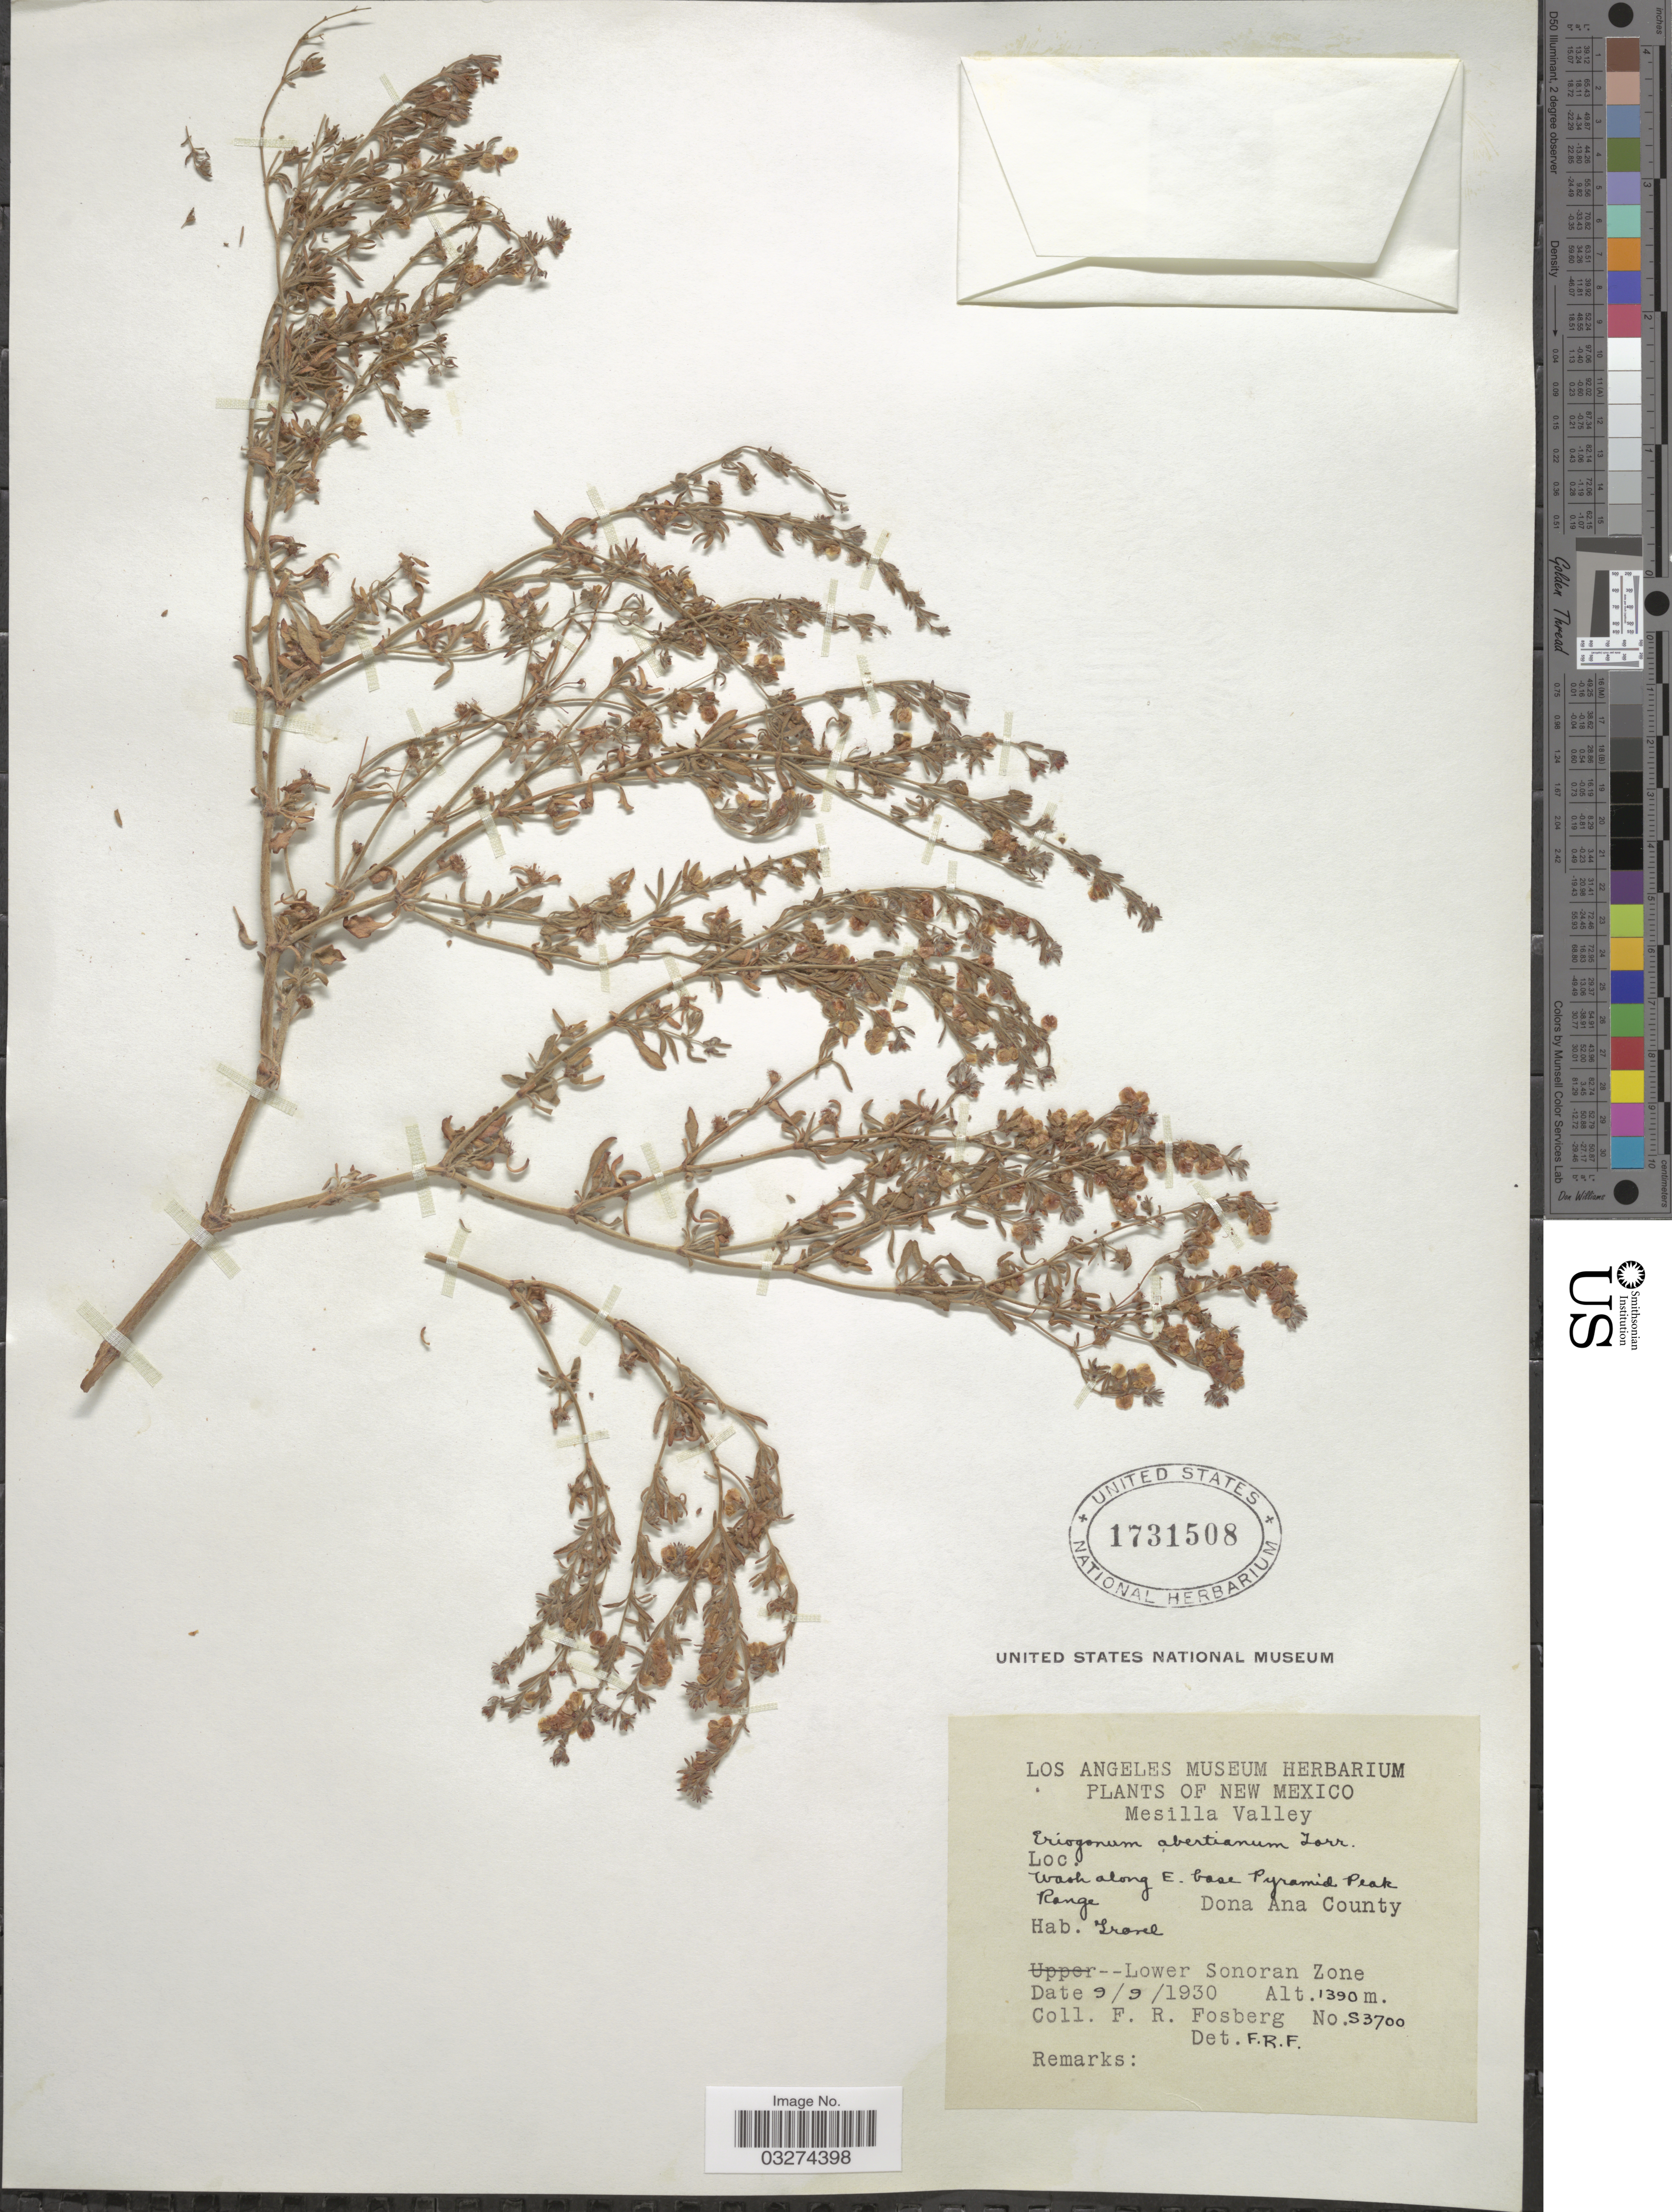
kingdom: Plantae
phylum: Tracheophyta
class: Magnoliopsida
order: Caryophyllales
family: Polygonaceae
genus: Eriogonum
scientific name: Eriogonum abertianum var. ruberrimum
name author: (Gand.) Gand.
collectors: F. R. Fosberg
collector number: S3700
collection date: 1930-09-09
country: United States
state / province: New Mexico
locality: Mesilla Valley, Wash along E. base Pyramid Peak Range, Dona Ana County, Lower Sonoran Zone.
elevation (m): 1390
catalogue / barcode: US 1731508